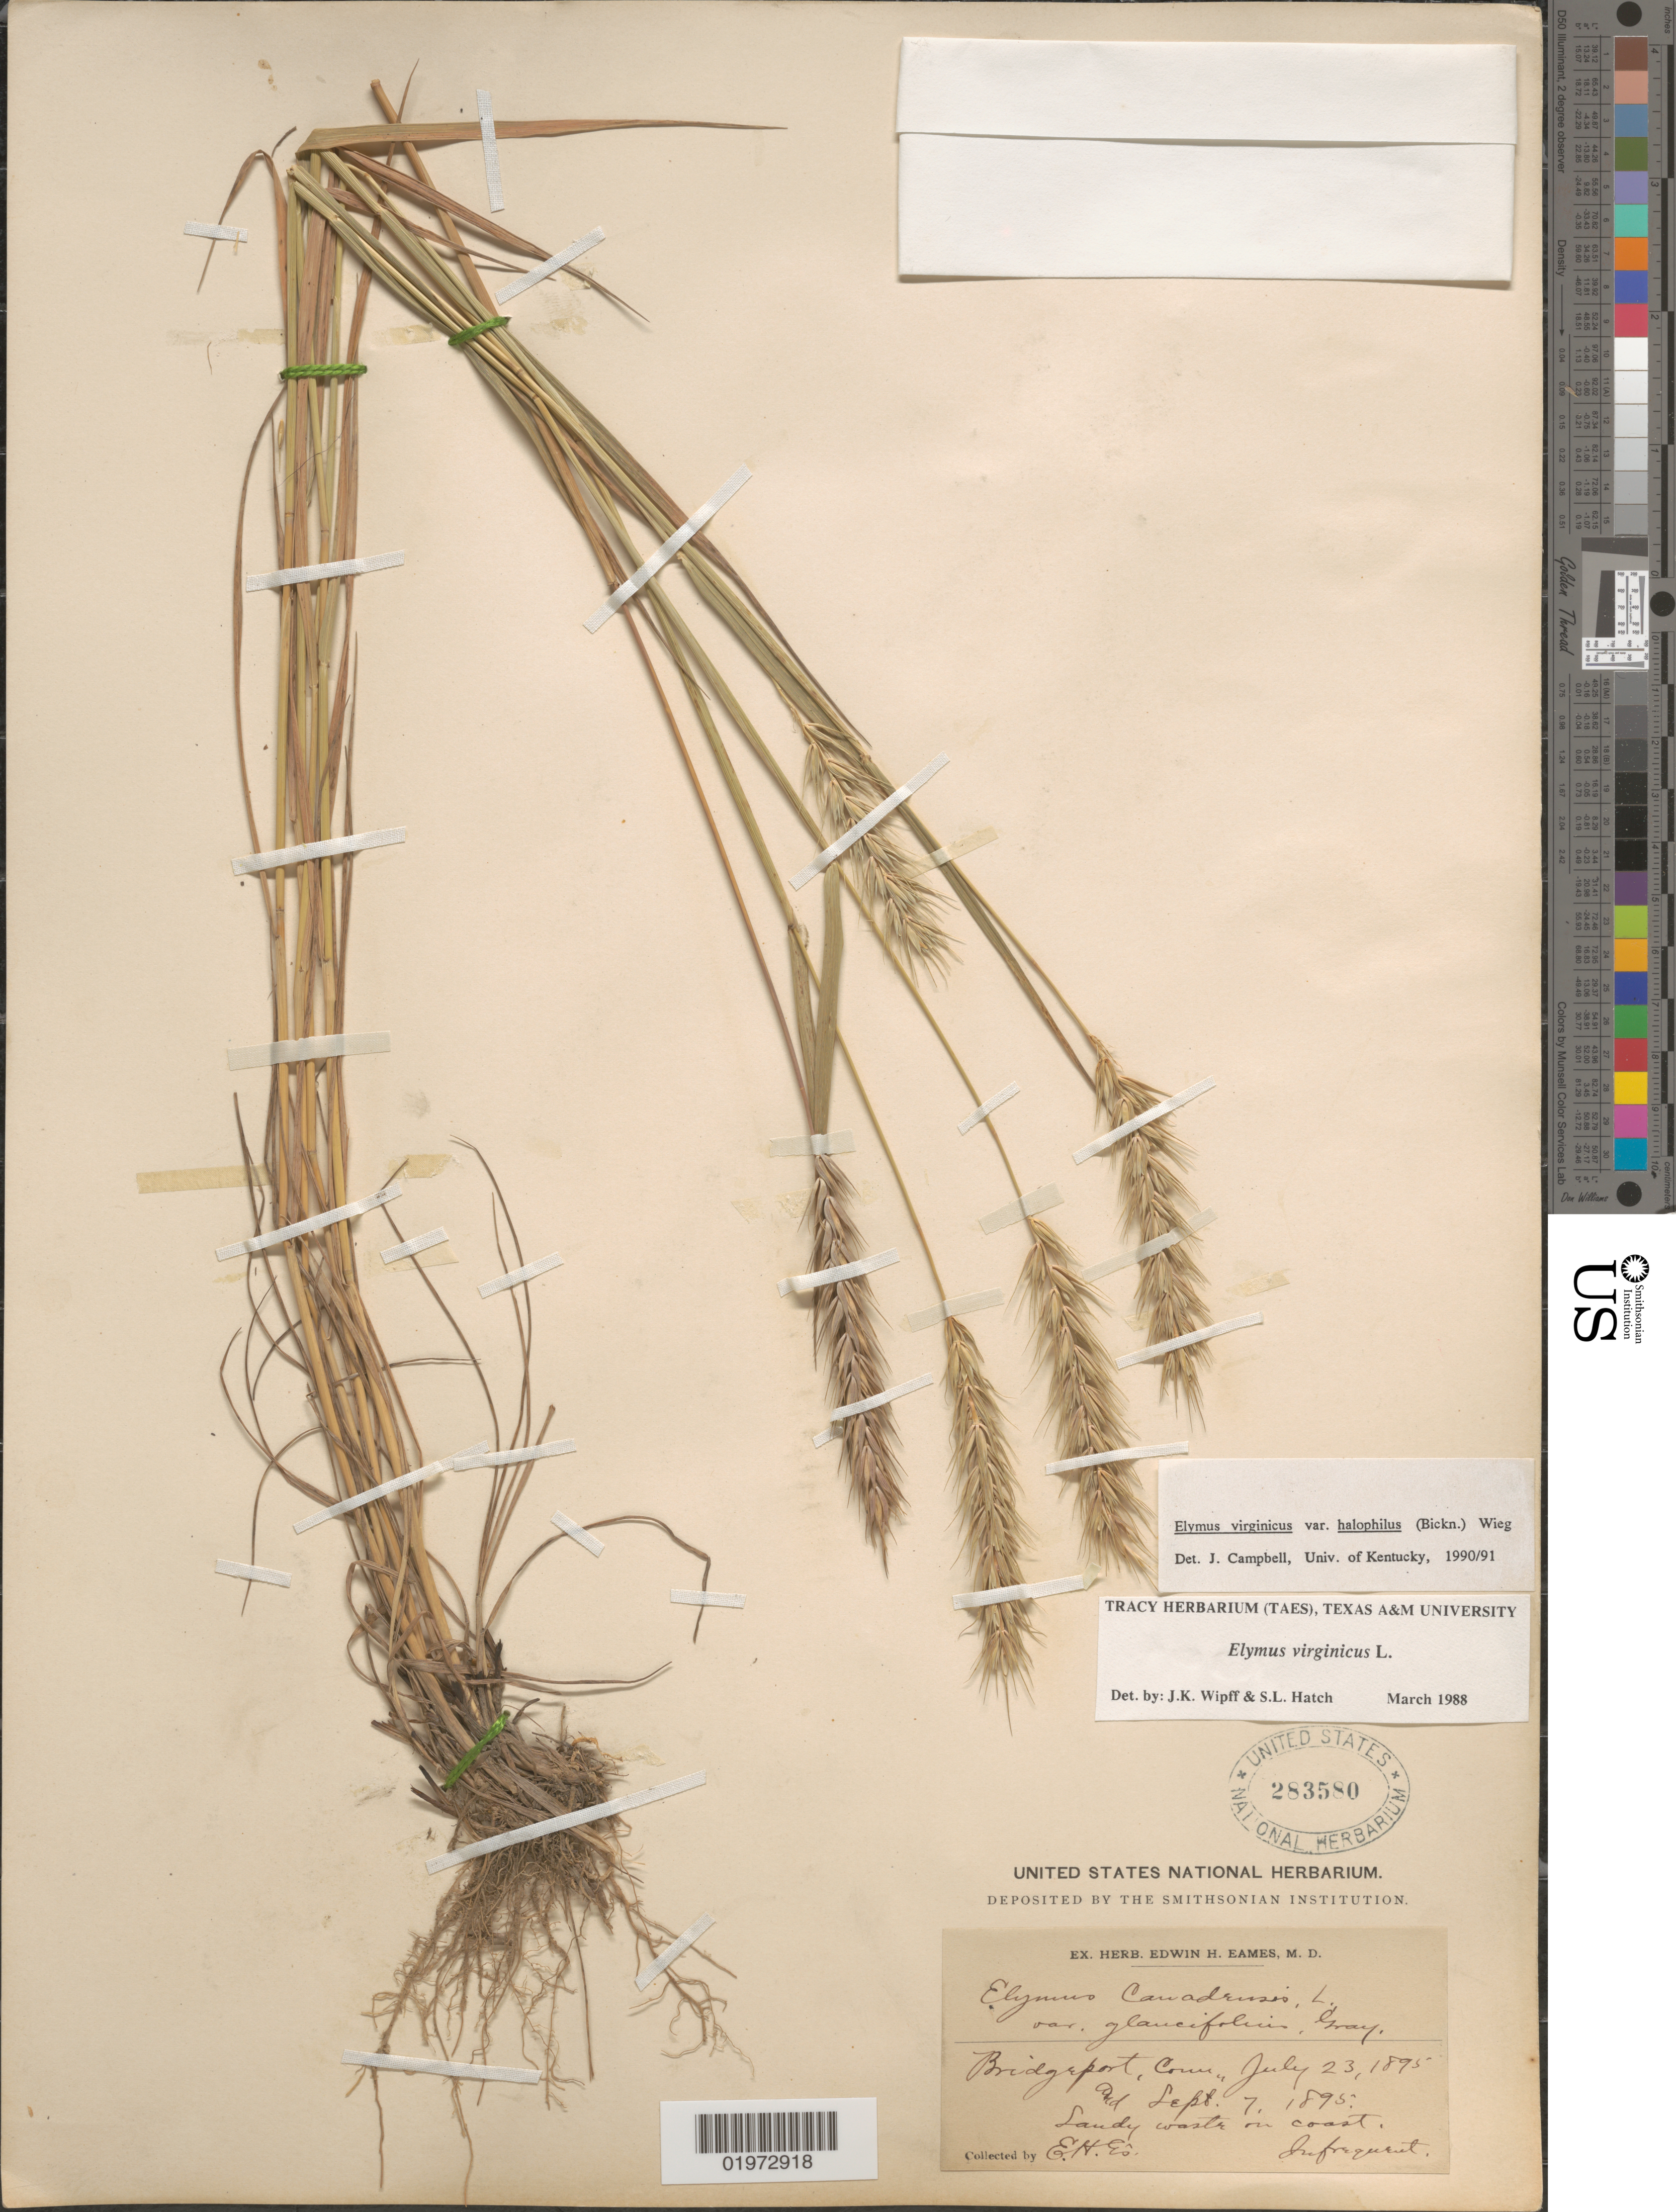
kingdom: Plantae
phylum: Tracheophyta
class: Liliopsida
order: Poales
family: Poaceae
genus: Elymus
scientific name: Elymus virginicus var. halophilus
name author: L.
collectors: E. H. Eames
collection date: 1895-07-23/1895-09-07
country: United States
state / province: Connecticut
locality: Bridgeport.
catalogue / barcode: US 283580